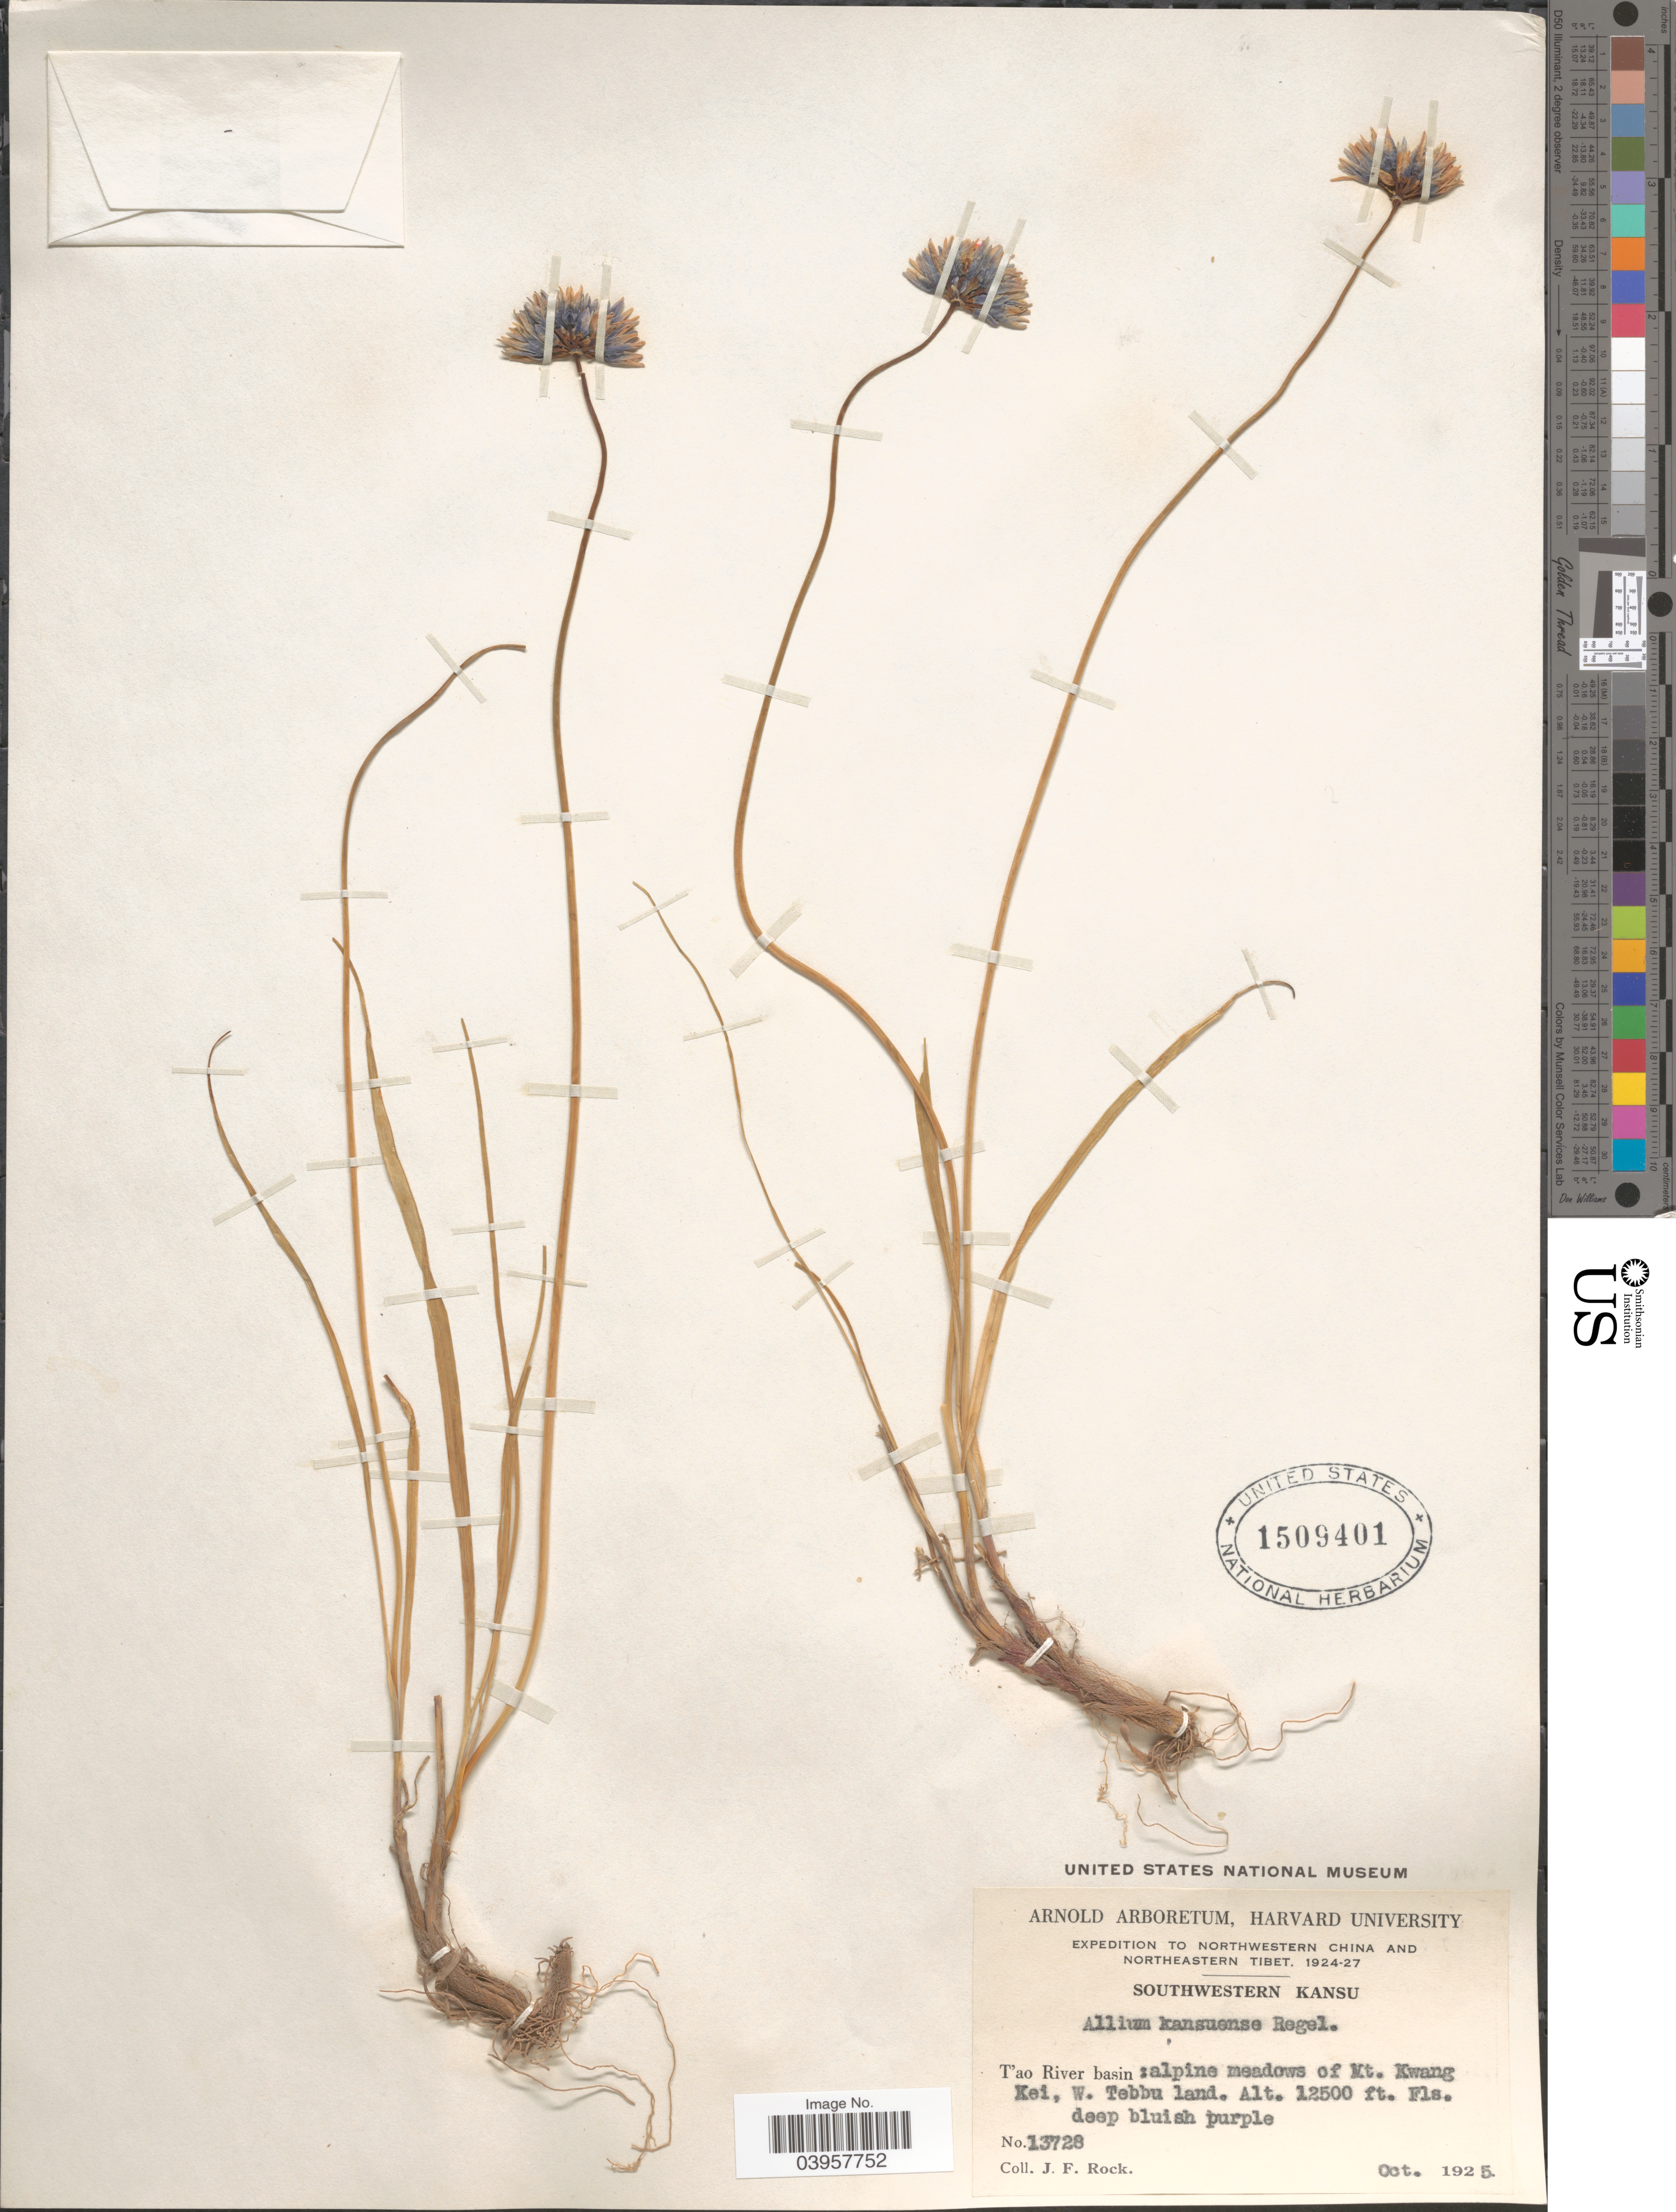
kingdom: Plantae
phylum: Tracheophyta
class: Liliopsida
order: Asparagales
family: Amaryllidaceae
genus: Allium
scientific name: Allium kansuense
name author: Regel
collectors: J. Rock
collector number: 13728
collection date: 1925-10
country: China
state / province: Gansu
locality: Northwestern China. Southwestern Kansu. T'ao River basin: alpine meadows of Mt. Kwang Kei, W. Tebbu land.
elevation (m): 3810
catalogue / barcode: US 1509401